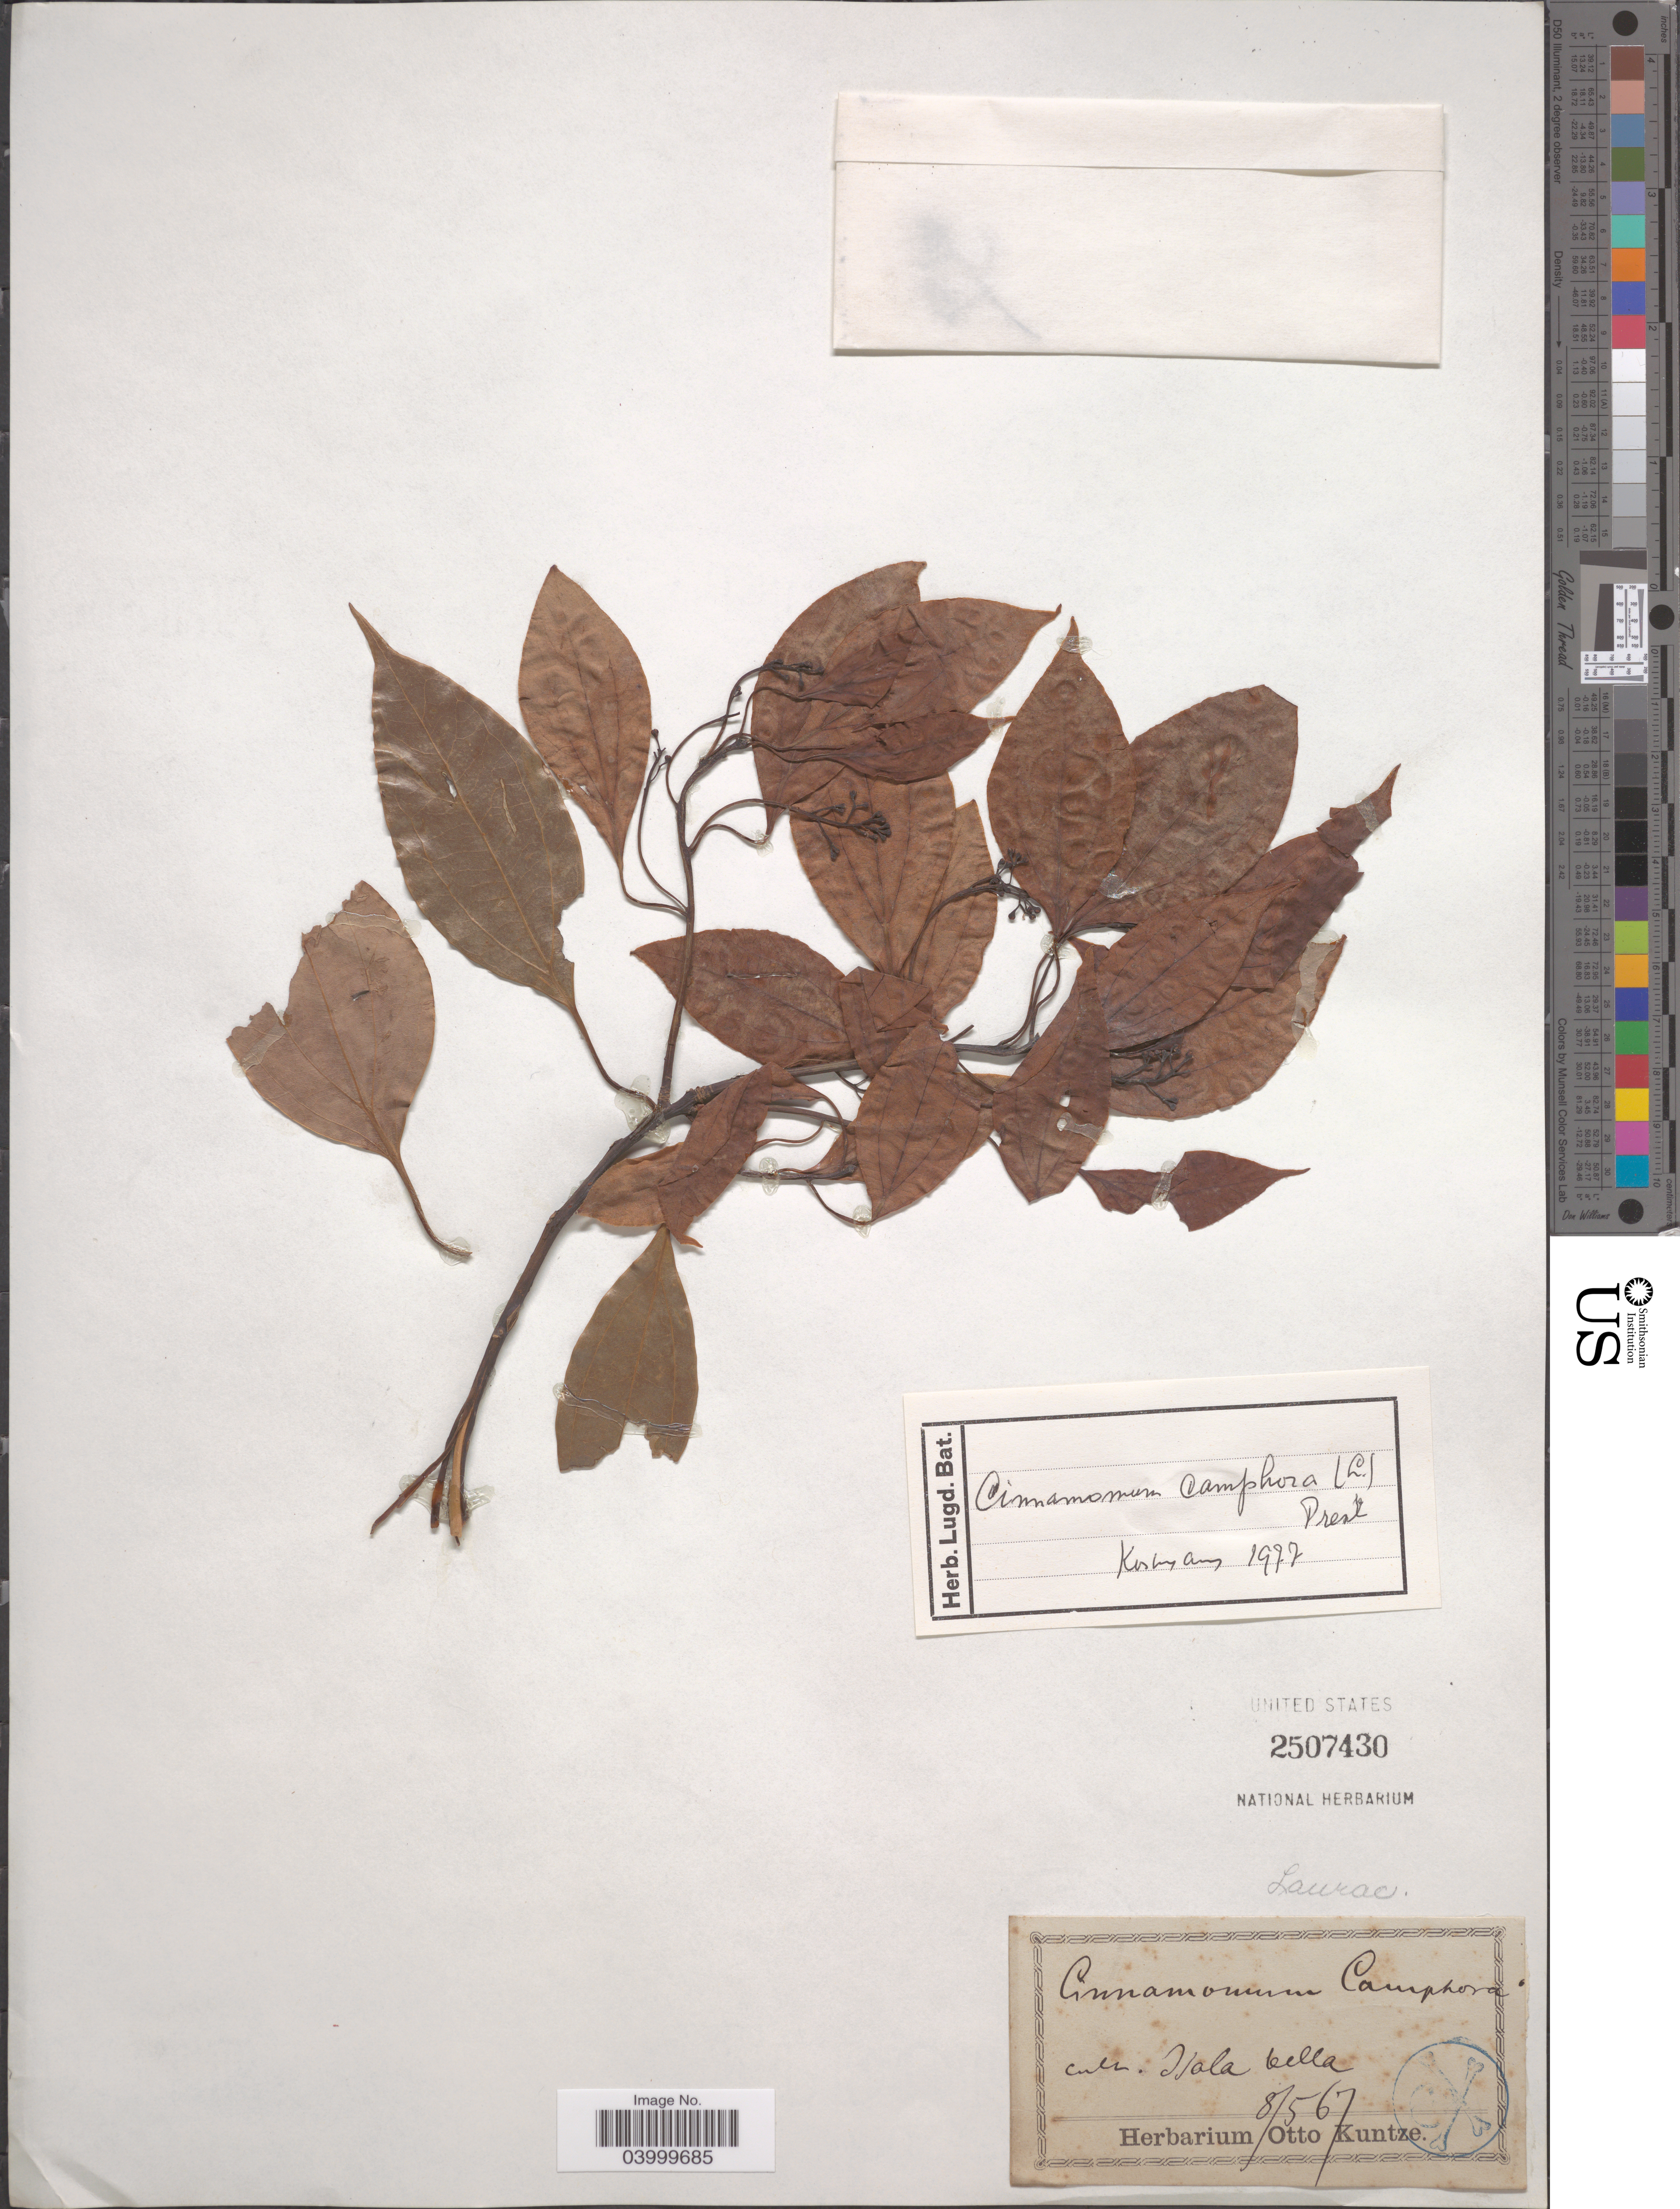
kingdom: Plantae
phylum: Tracheophyta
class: Magnoliopsida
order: Laurales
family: Lauraceae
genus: Cinnamomum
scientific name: Cinnamomum camphora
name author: (L.) J. Presl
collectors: ex herb. Otto Kuntze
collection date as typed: Transcribed d/m/y: 8/5/67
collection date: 1867-05-08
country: Italy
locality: Isala Cella. [interpreted]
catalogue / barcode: US 2507430